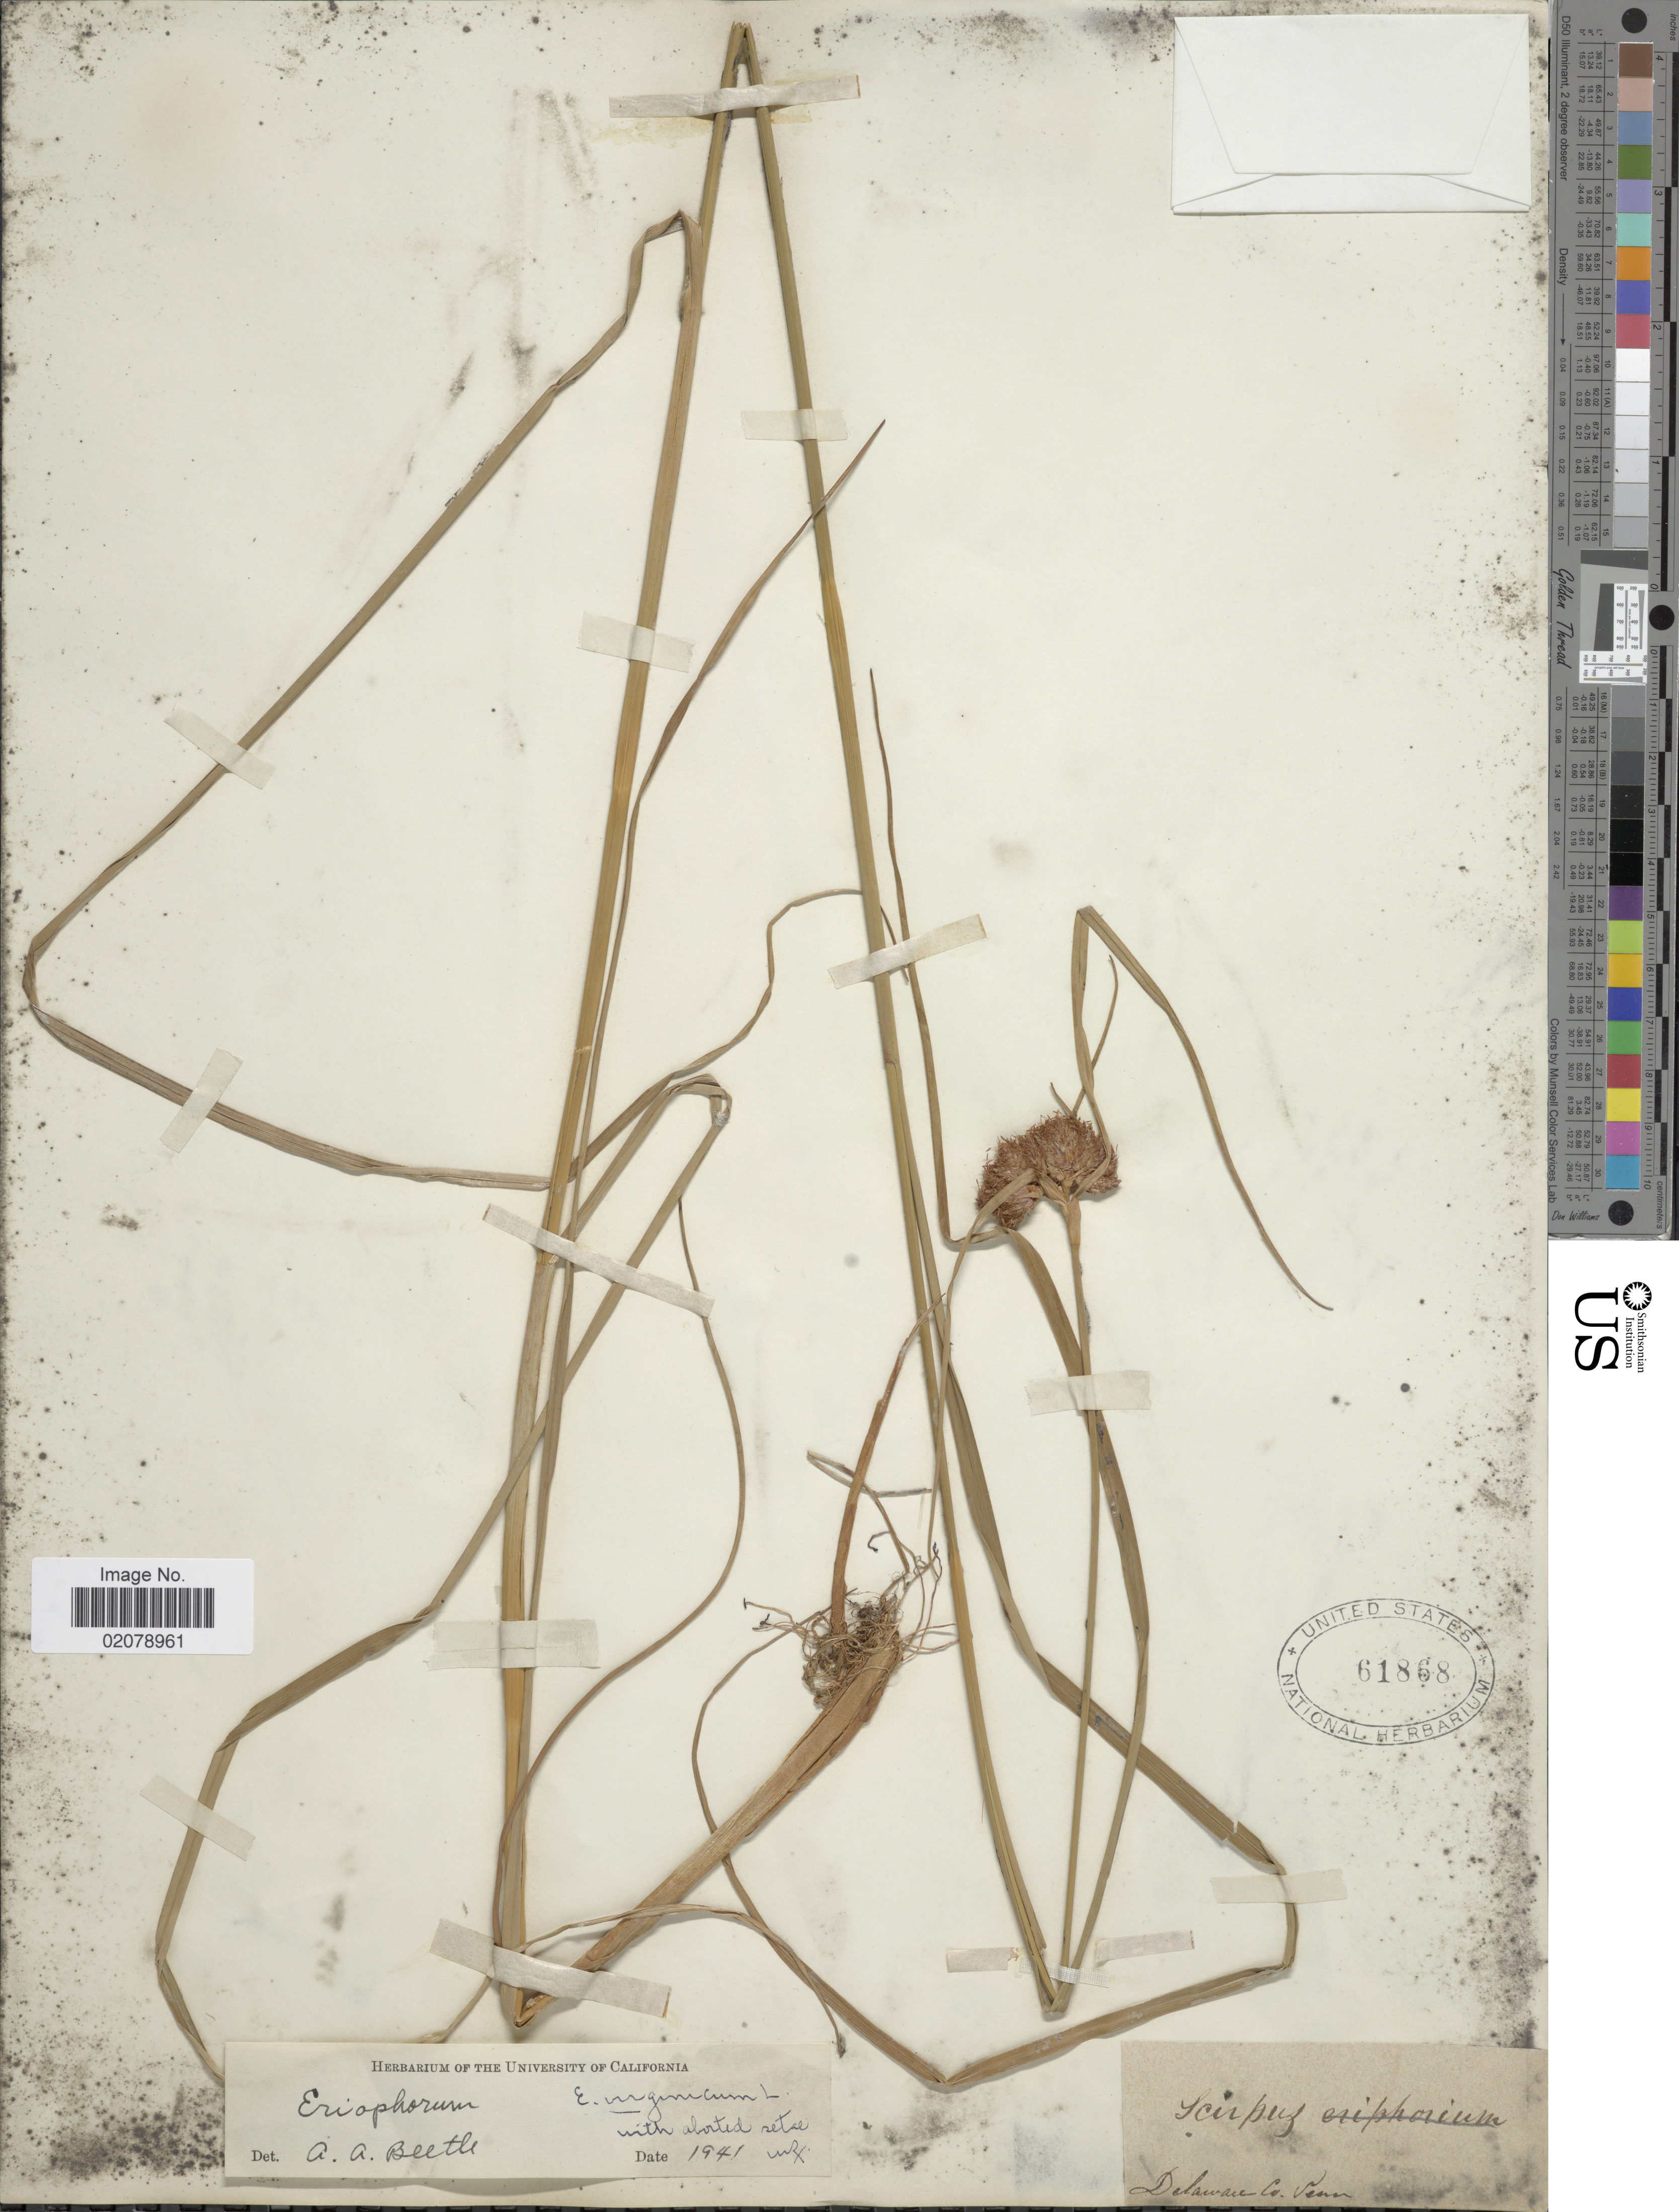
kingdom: Plantae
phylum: Tracheophyta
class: Liliopsida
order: Poales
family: Cyperaceae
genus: Eriophorum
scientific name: Eriophorum virginicum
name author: L.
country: United States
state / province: Pennsylvania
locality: Delaware Co.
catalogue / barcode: US 61868